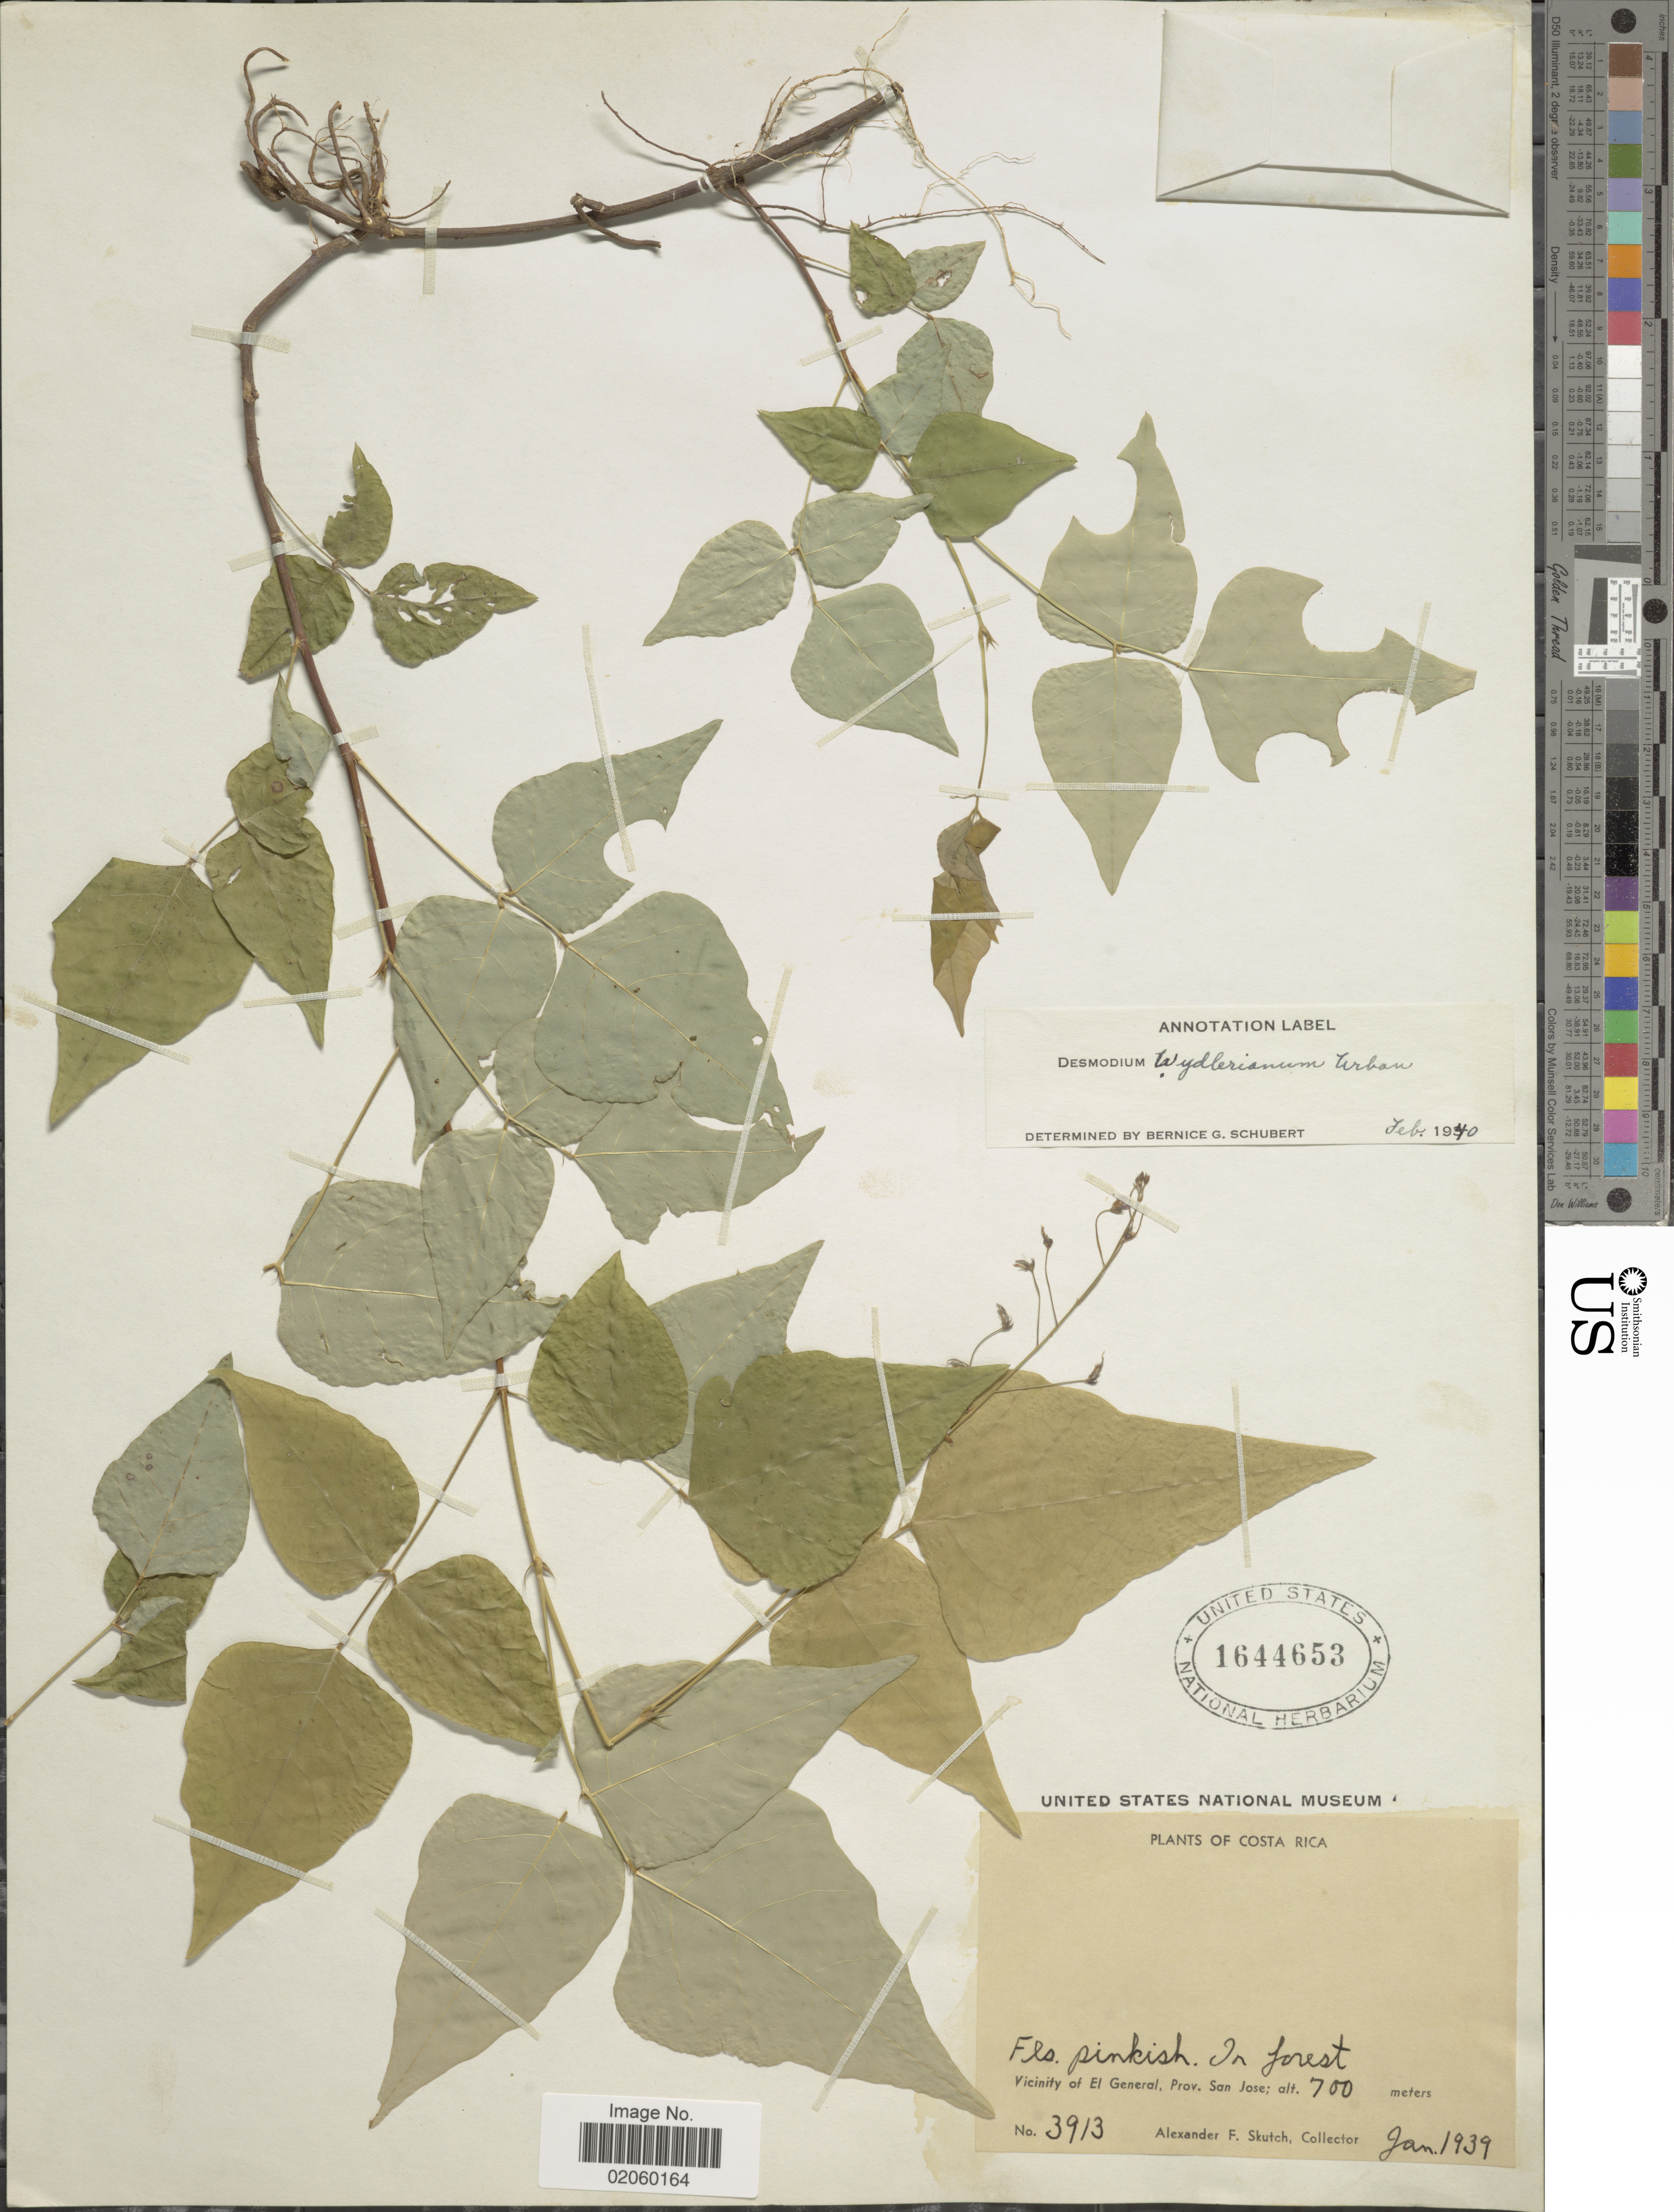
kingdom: Plantae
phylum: Tracheophyta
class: Magnoliopsida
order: Fabales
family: Fabaceae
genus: Desmodium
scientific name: Desmodium wydlerianum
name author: Urb.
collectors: A. F. Skutch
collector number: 3913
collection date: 1939-01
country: Costa Rica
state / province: San José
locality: Vicinity of El General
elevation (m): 700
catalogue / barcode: US 1644653